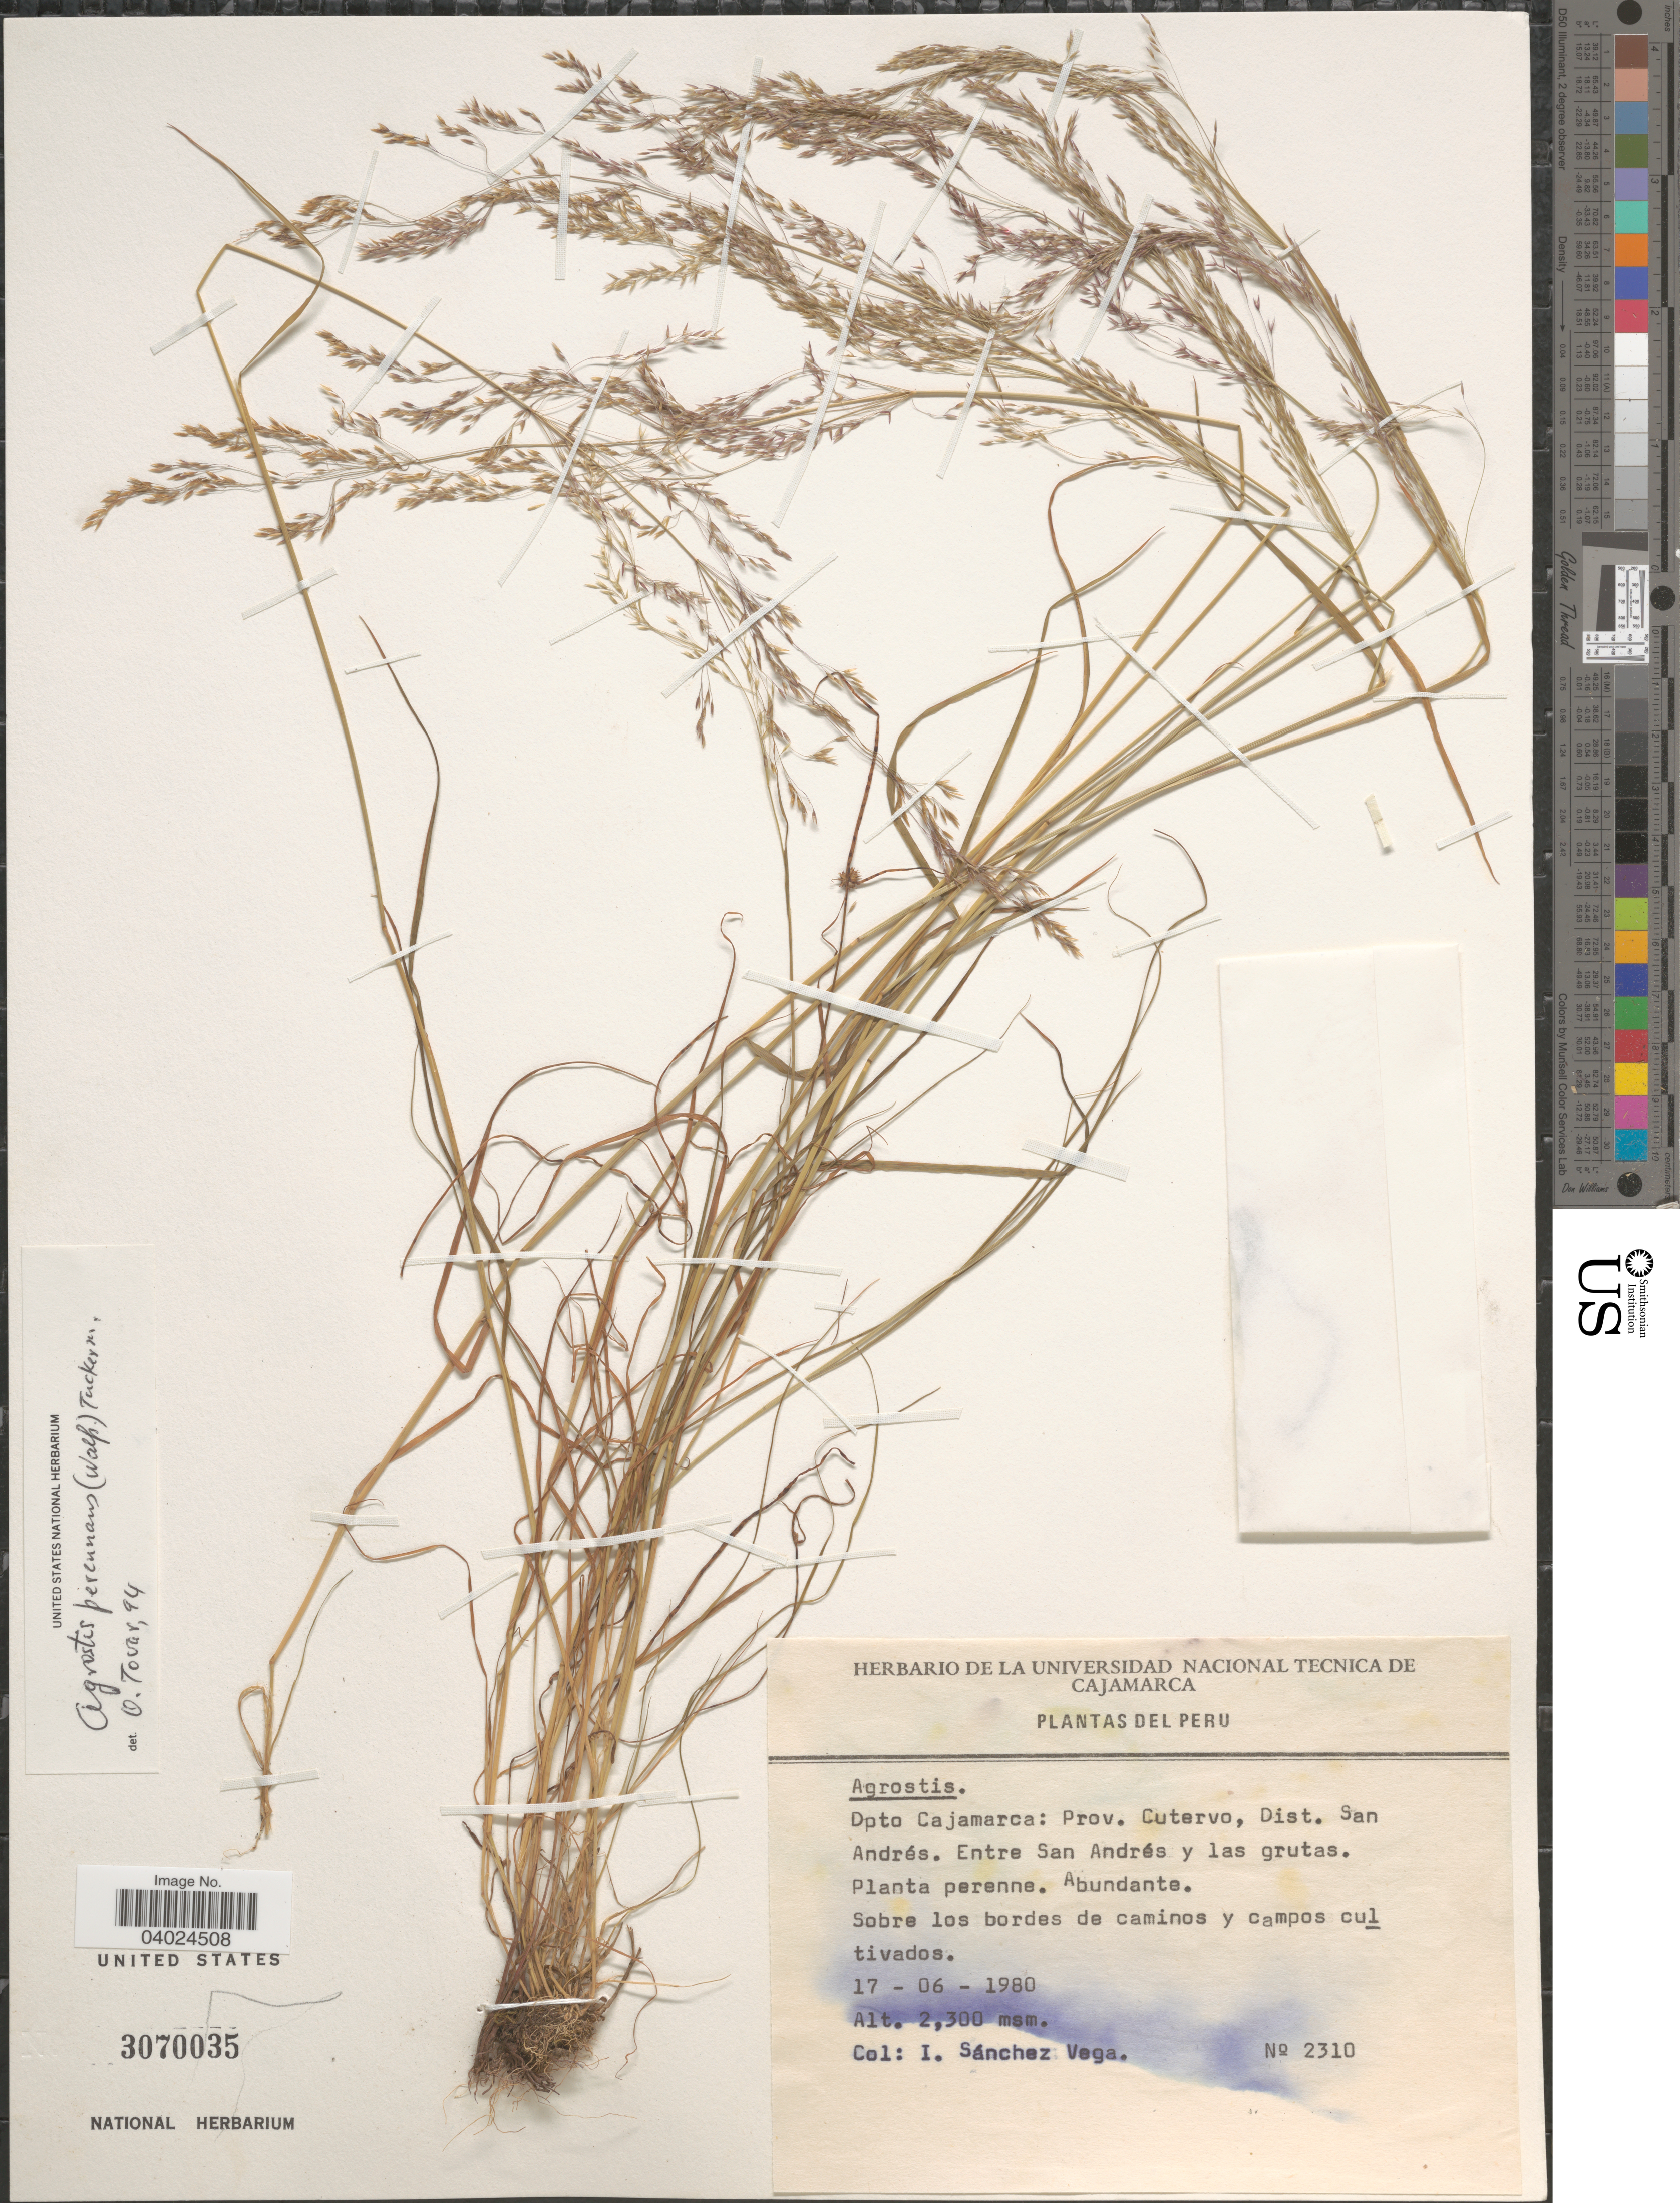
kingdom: Plantae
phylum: Tracheophyta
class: Liliopsida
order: Poales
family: Poaceae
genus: Agrostis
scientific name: Agrostis perennans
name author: (Walter) Tuck.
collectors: I. Sánchez Vega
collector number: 2310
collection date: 1980-06-17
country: Peru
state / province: Cajamarca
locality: Dpto Cajamarca: Prov. Cutervo, Dist. San Andrés. Entre San Andrés y las grutas.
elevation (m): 2300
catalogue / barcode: US 3070035